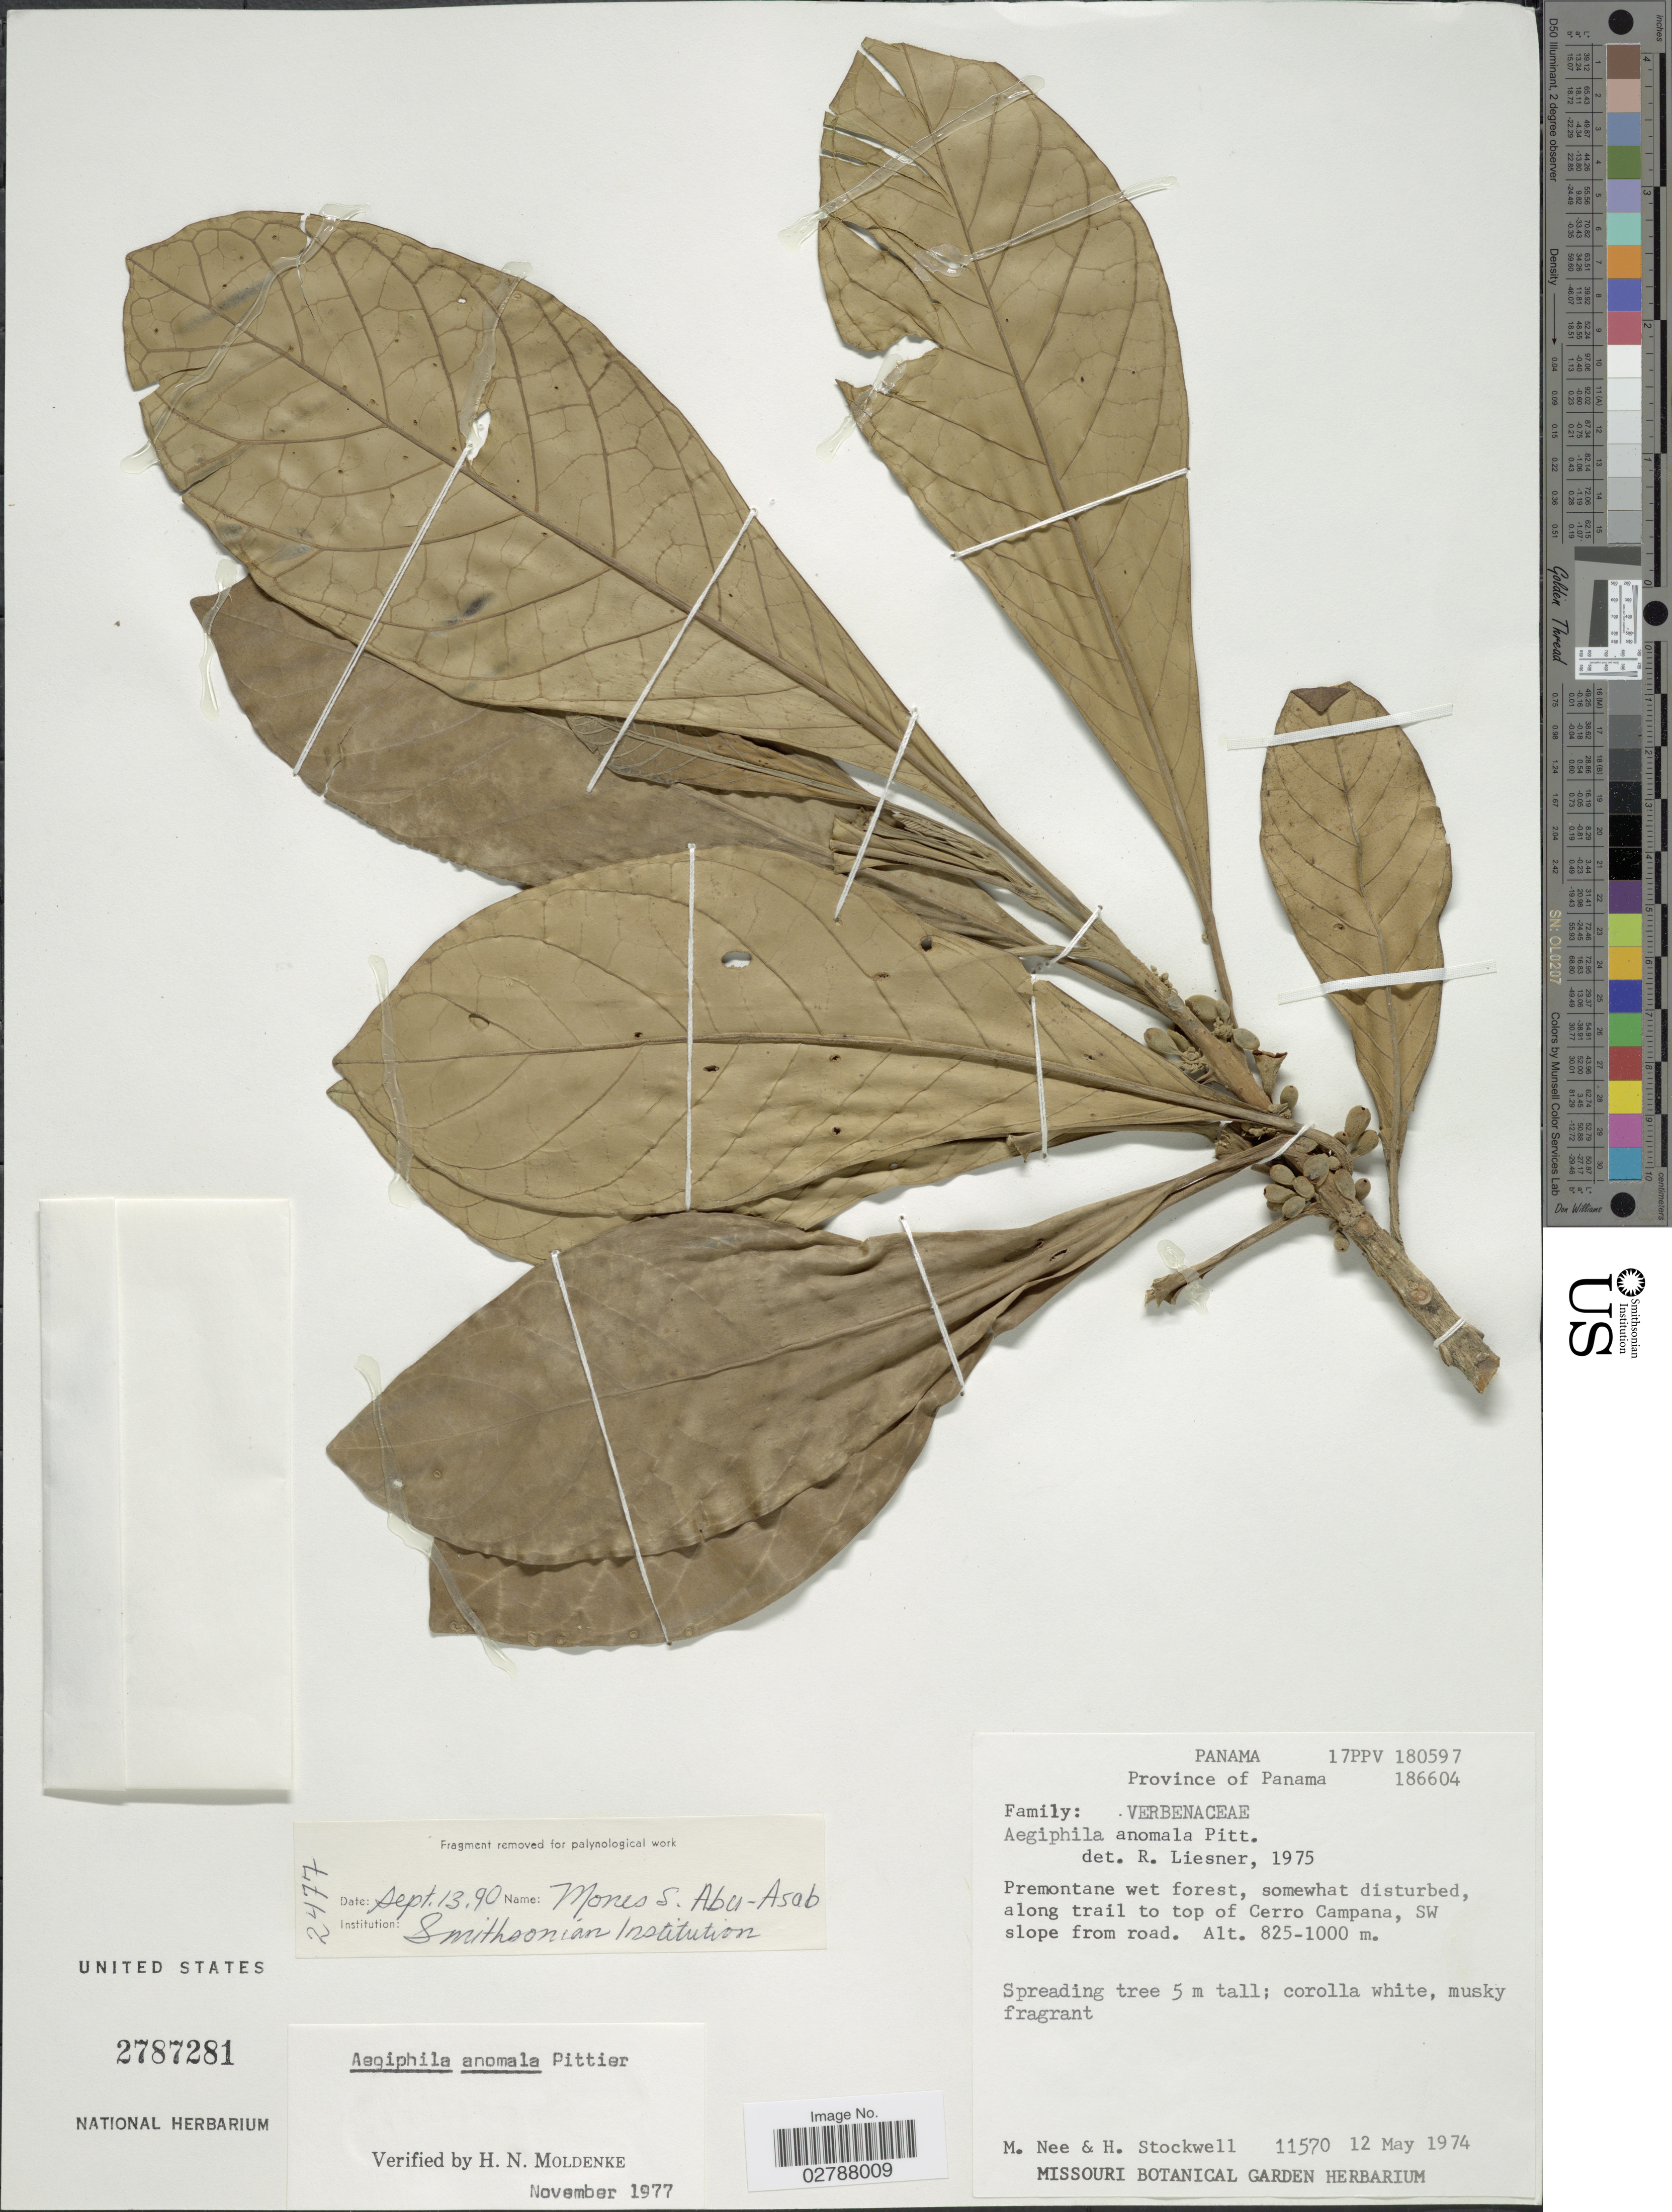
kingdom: Plantae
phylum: Tracheophyta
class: Magnoliopsida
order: Lamiales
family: Lamiaceae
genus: Aegiphila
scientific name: Aegiphila anomala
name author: Pittier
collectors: M. Nee & H. Stockwell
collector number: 11570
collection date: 1974-05-12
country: Panama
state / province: Panamá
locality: Premontane wet forest, somewhat disturbed, along trail to top of Cerro Campana, SW slope from road.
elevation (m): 825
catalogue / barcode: US 2787281